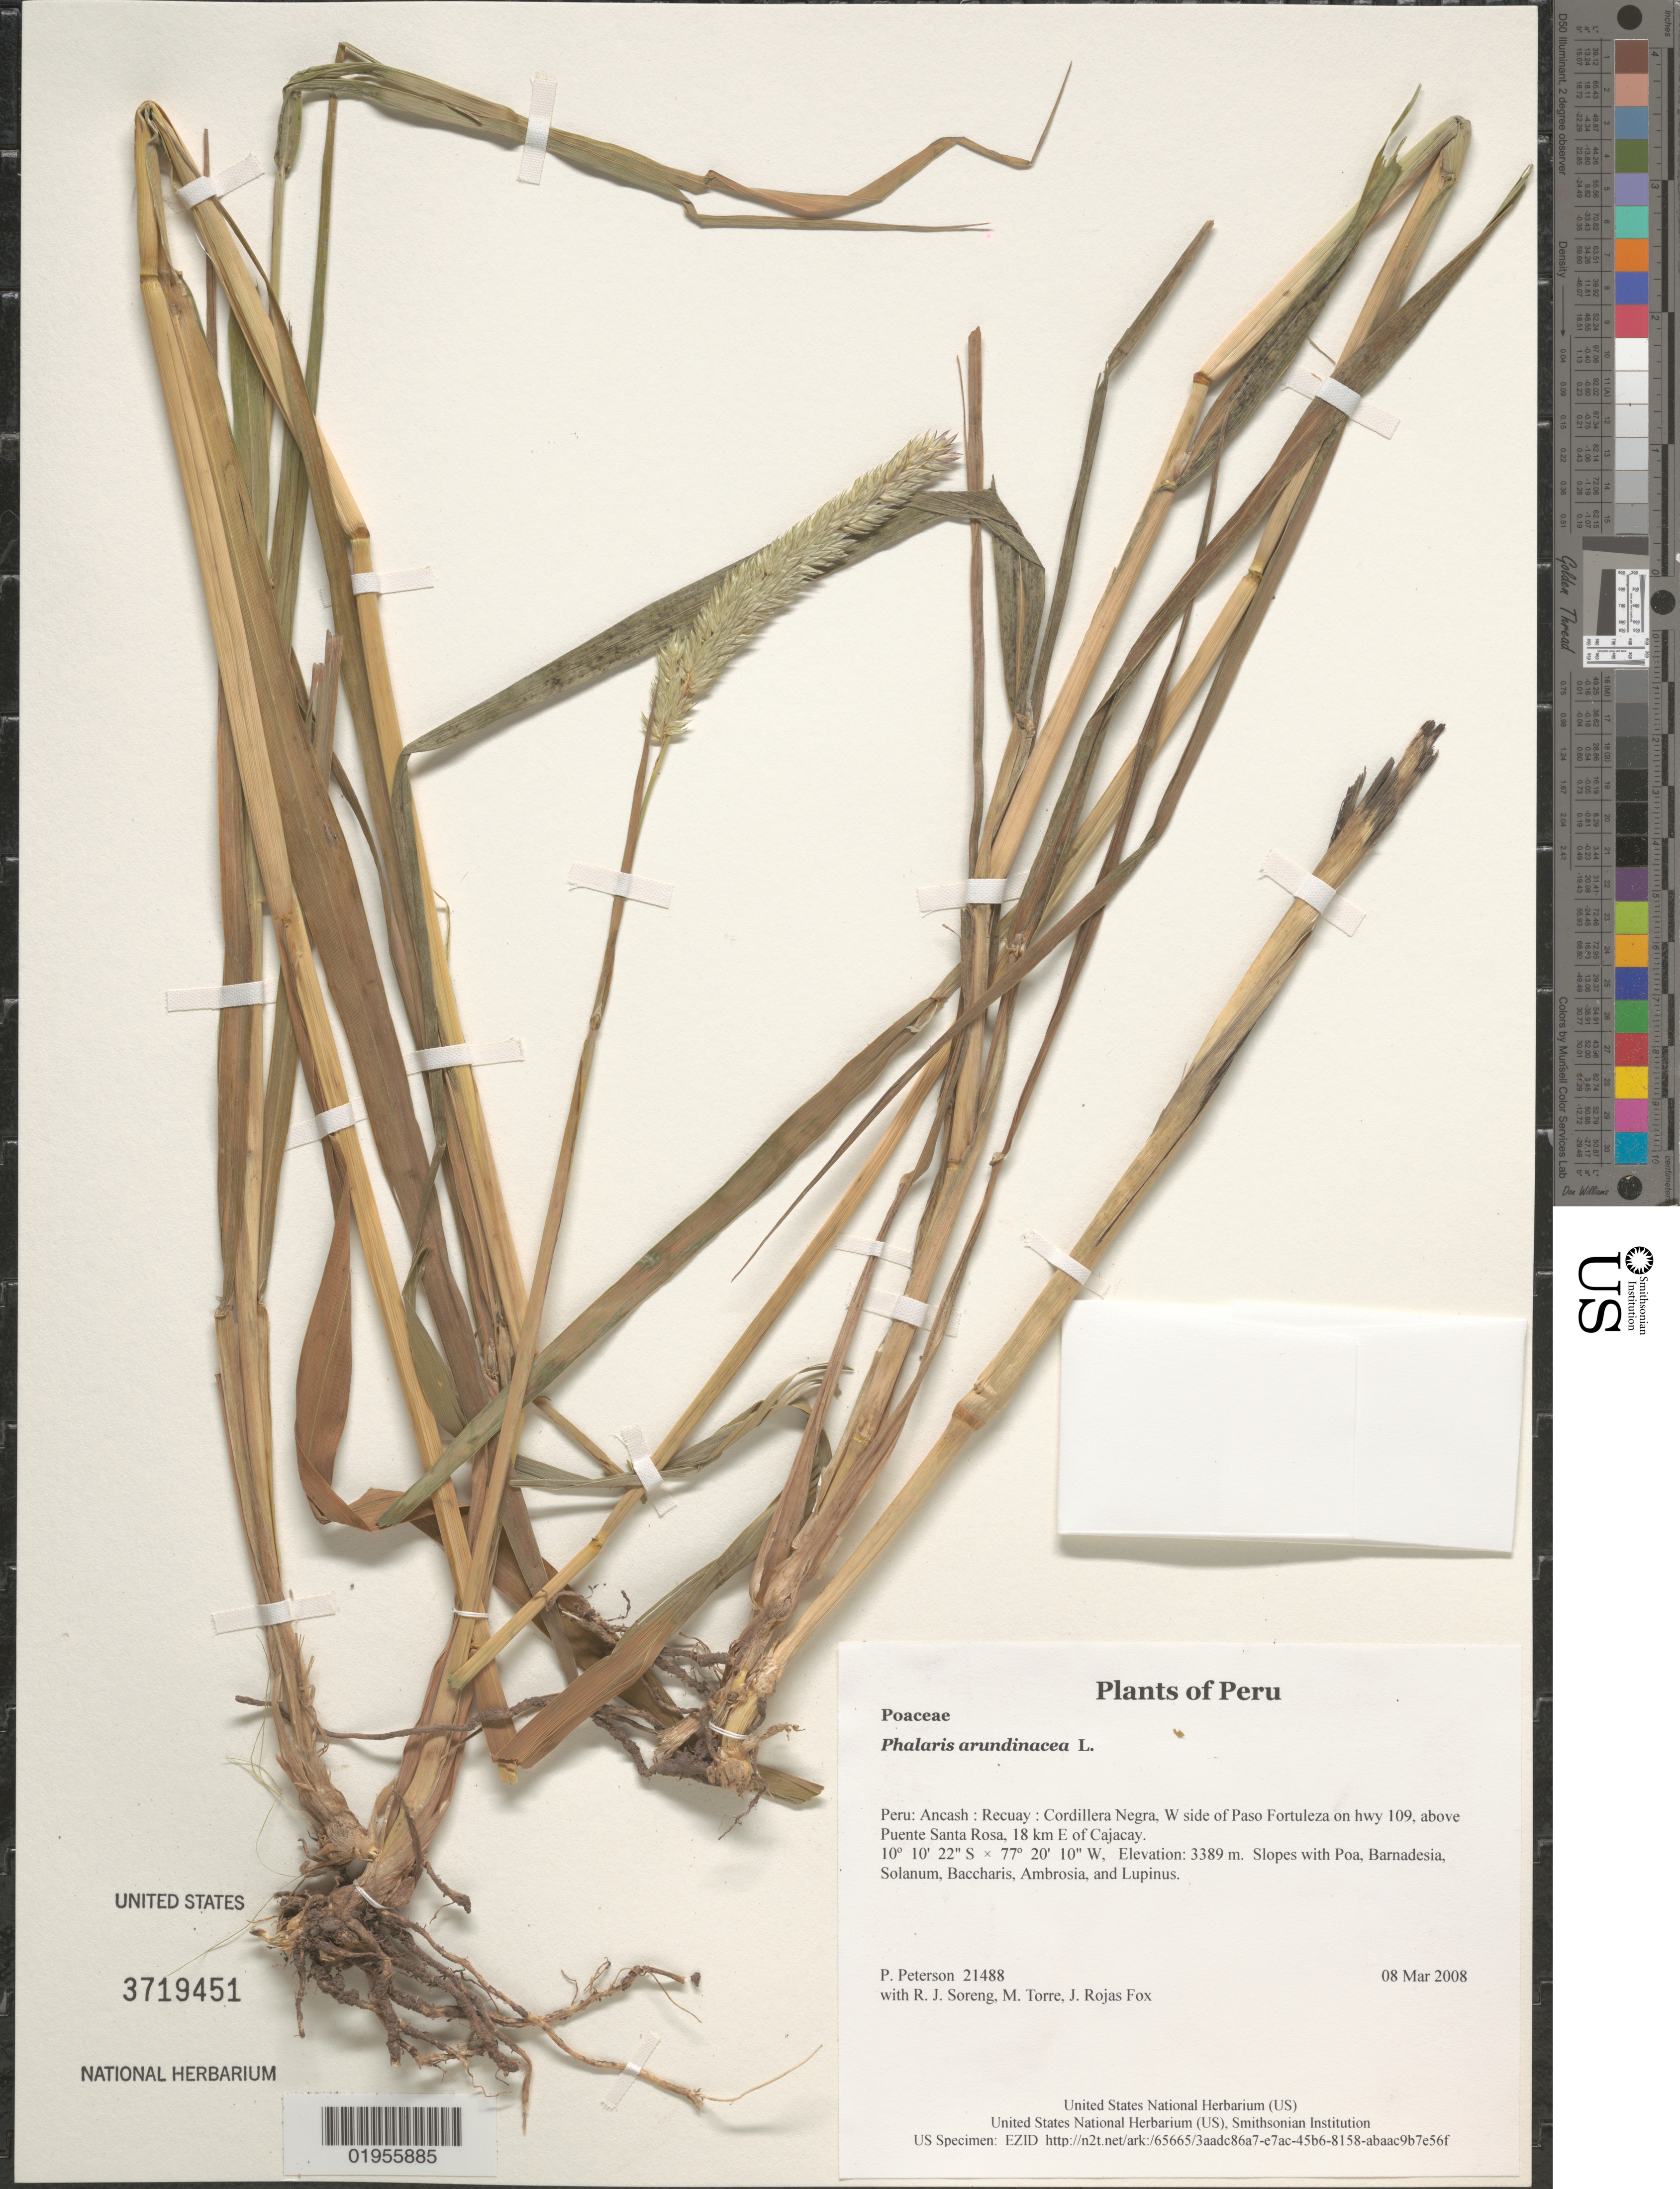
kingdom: Plantae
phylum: Tracheophyta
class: Liliopsida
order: Poales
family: Poaceae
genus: Phalaris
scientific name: Phalaris arundinacea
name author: L.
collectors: P. M. Peterson, R. J. Soreng, M. Torre & J. Rojas Fox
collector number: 21488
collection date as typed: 08 Mar 2008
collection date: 2008-03-08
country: Peru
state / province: Ancash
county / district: Recuay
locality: Cordillera Negra, W side of Paso Fortuleza on hwy 109, above Puente Santa Rosa, 18 km E of Cajacay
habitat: Slopes with Poa, Barnadesia, Solanum, Baccharis, Ambrosia, and Lupinus.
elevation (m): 3389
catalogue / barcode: US 3719451